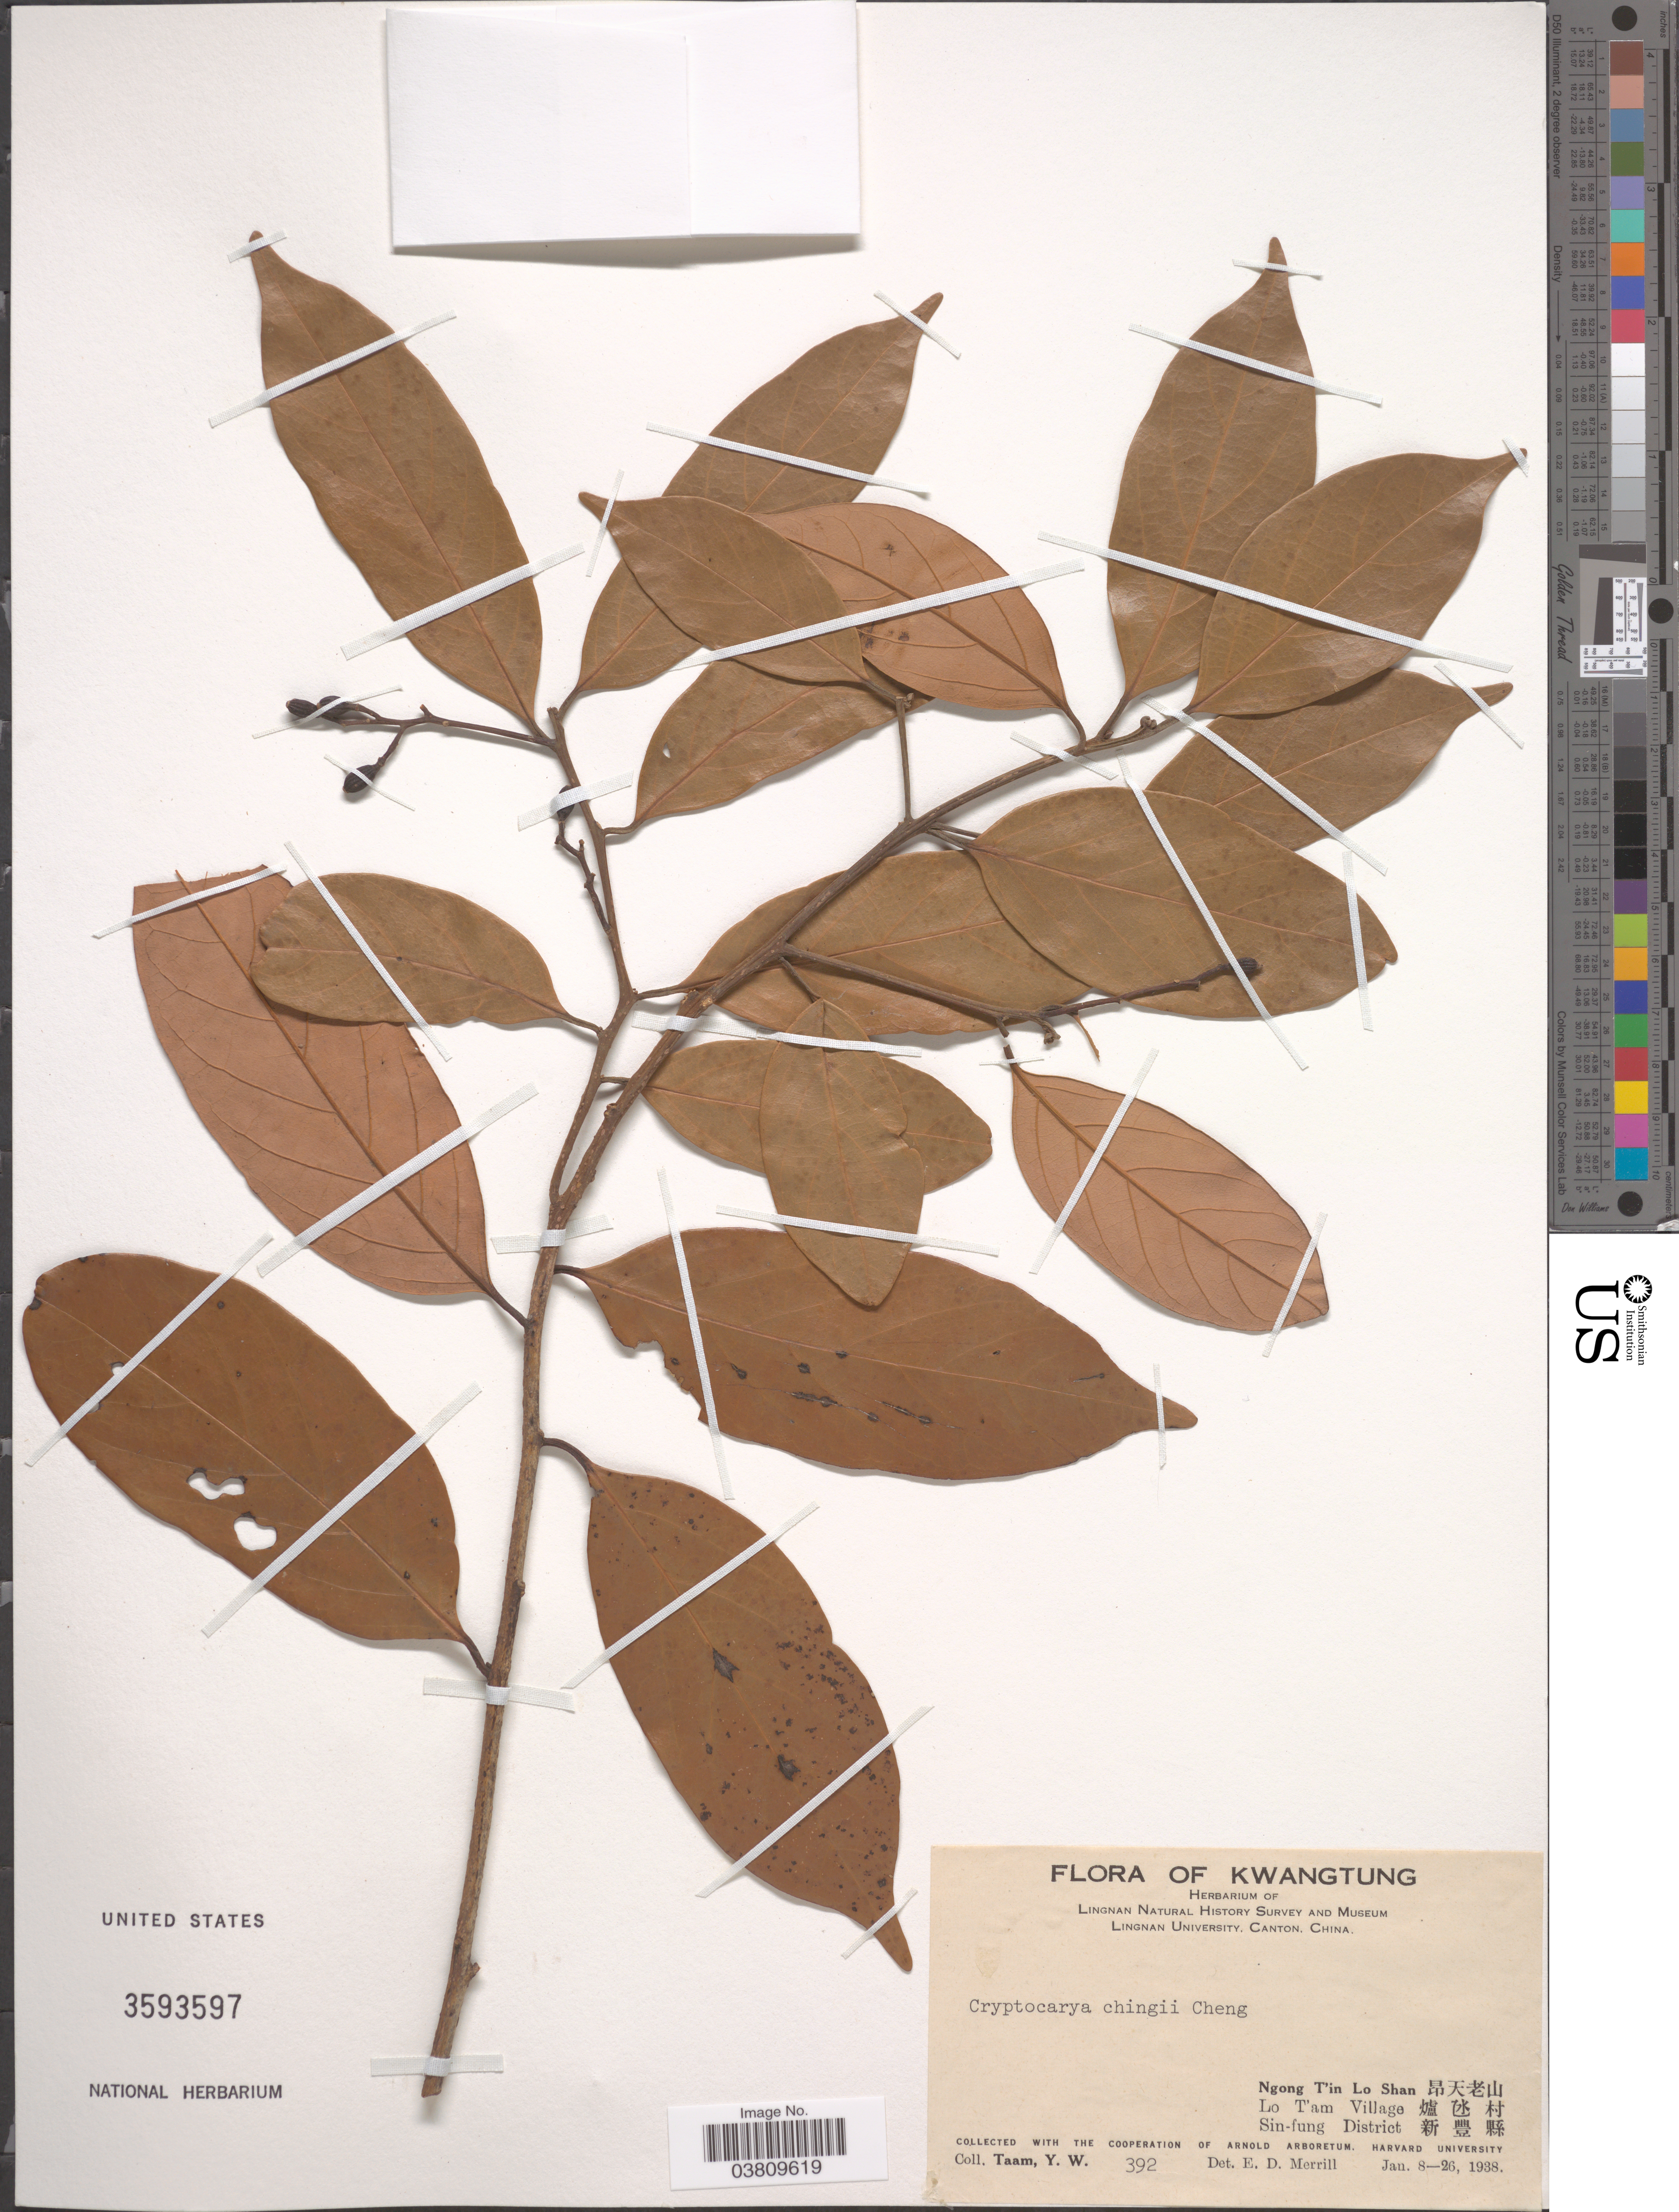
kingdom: Plantae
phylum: Tracheophyta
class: Magnoliopsida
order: Laurales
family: Lauraceae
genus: Cryptocarya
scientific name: Cryptocarya chingii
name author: W.C. Cheng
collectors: Y. W. Taam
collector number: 392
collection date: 1938-01-08/1938-01-26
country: China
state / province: Guangdong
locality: Kwangtung. Ngong T'in Lo Shan X. Lo T'am Village X. Sin-fung District X.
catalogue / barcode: US 3593597